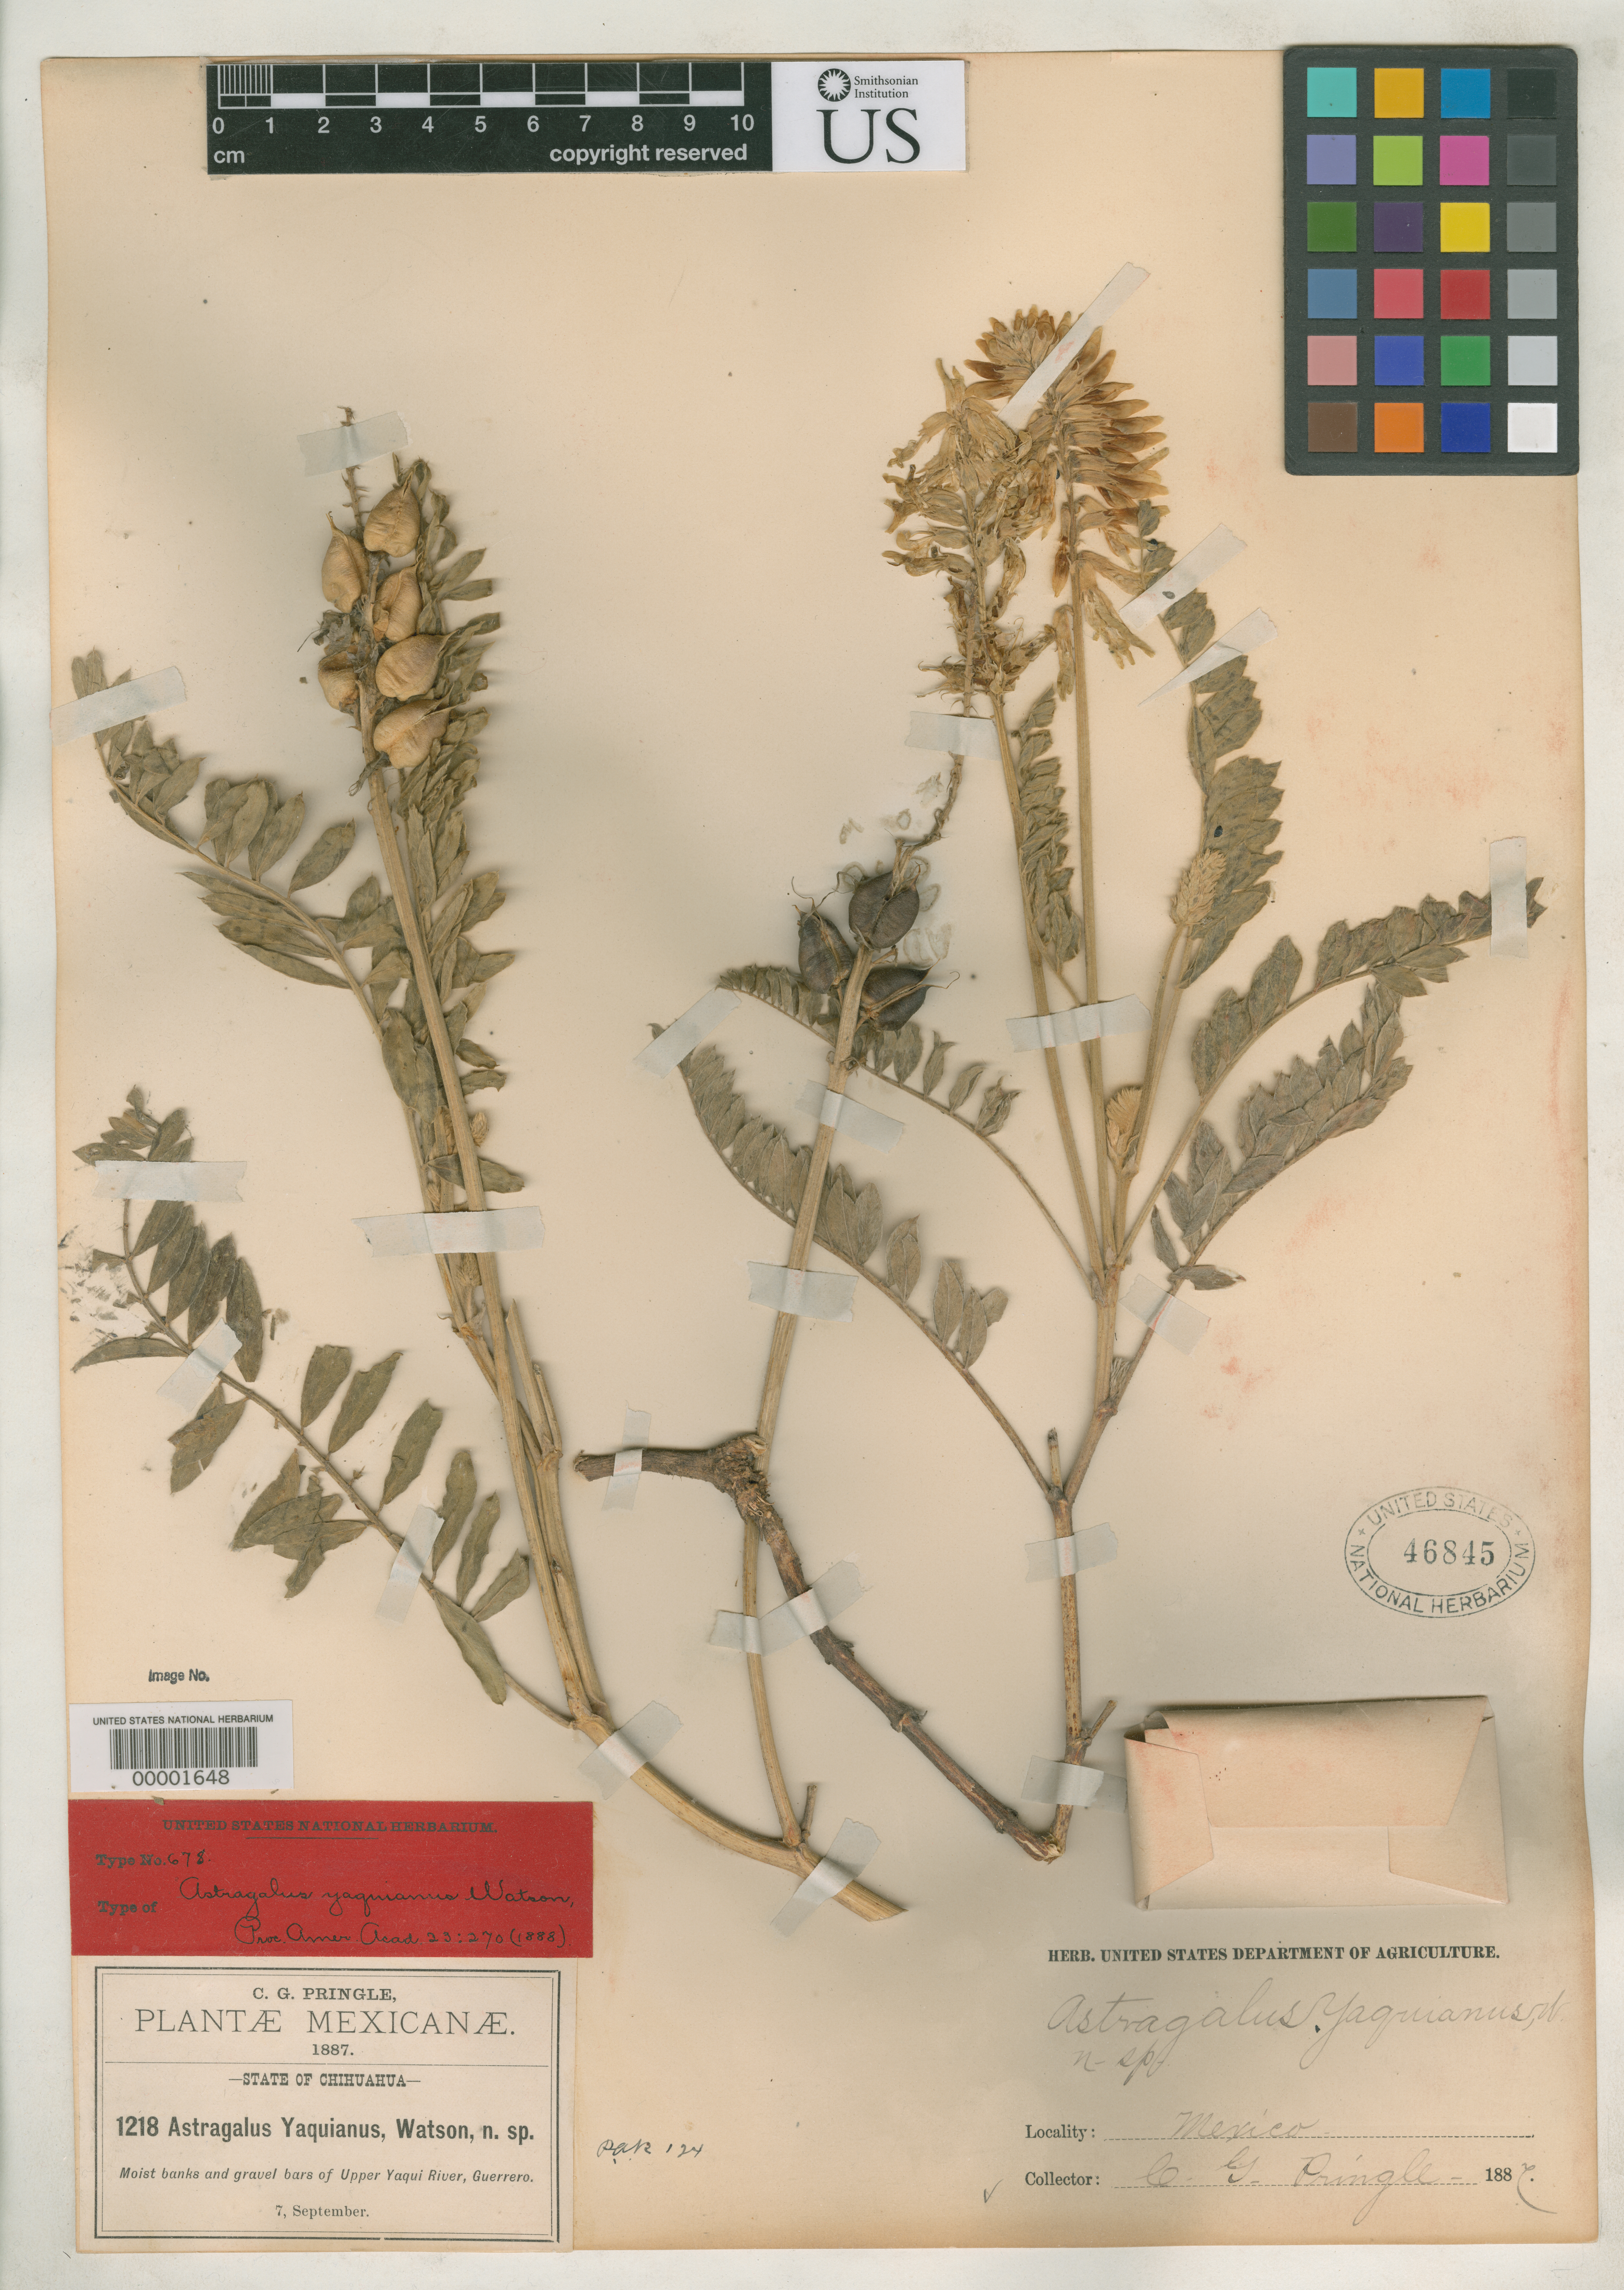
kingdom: Plantae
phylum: Tracheophyta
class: Magnoliopsida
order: Fabales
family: Fabaceae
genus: Astragalus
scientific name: Astragalus yaquianus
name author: S. Watson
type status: Isotype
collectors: C. G. Pringle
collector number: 1218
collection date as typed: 07 Sep 1887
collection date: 1887-09-07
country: Mexico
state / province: Chihuahua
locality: Upper Yaqui River, Guerrero.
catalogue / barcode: US 46845